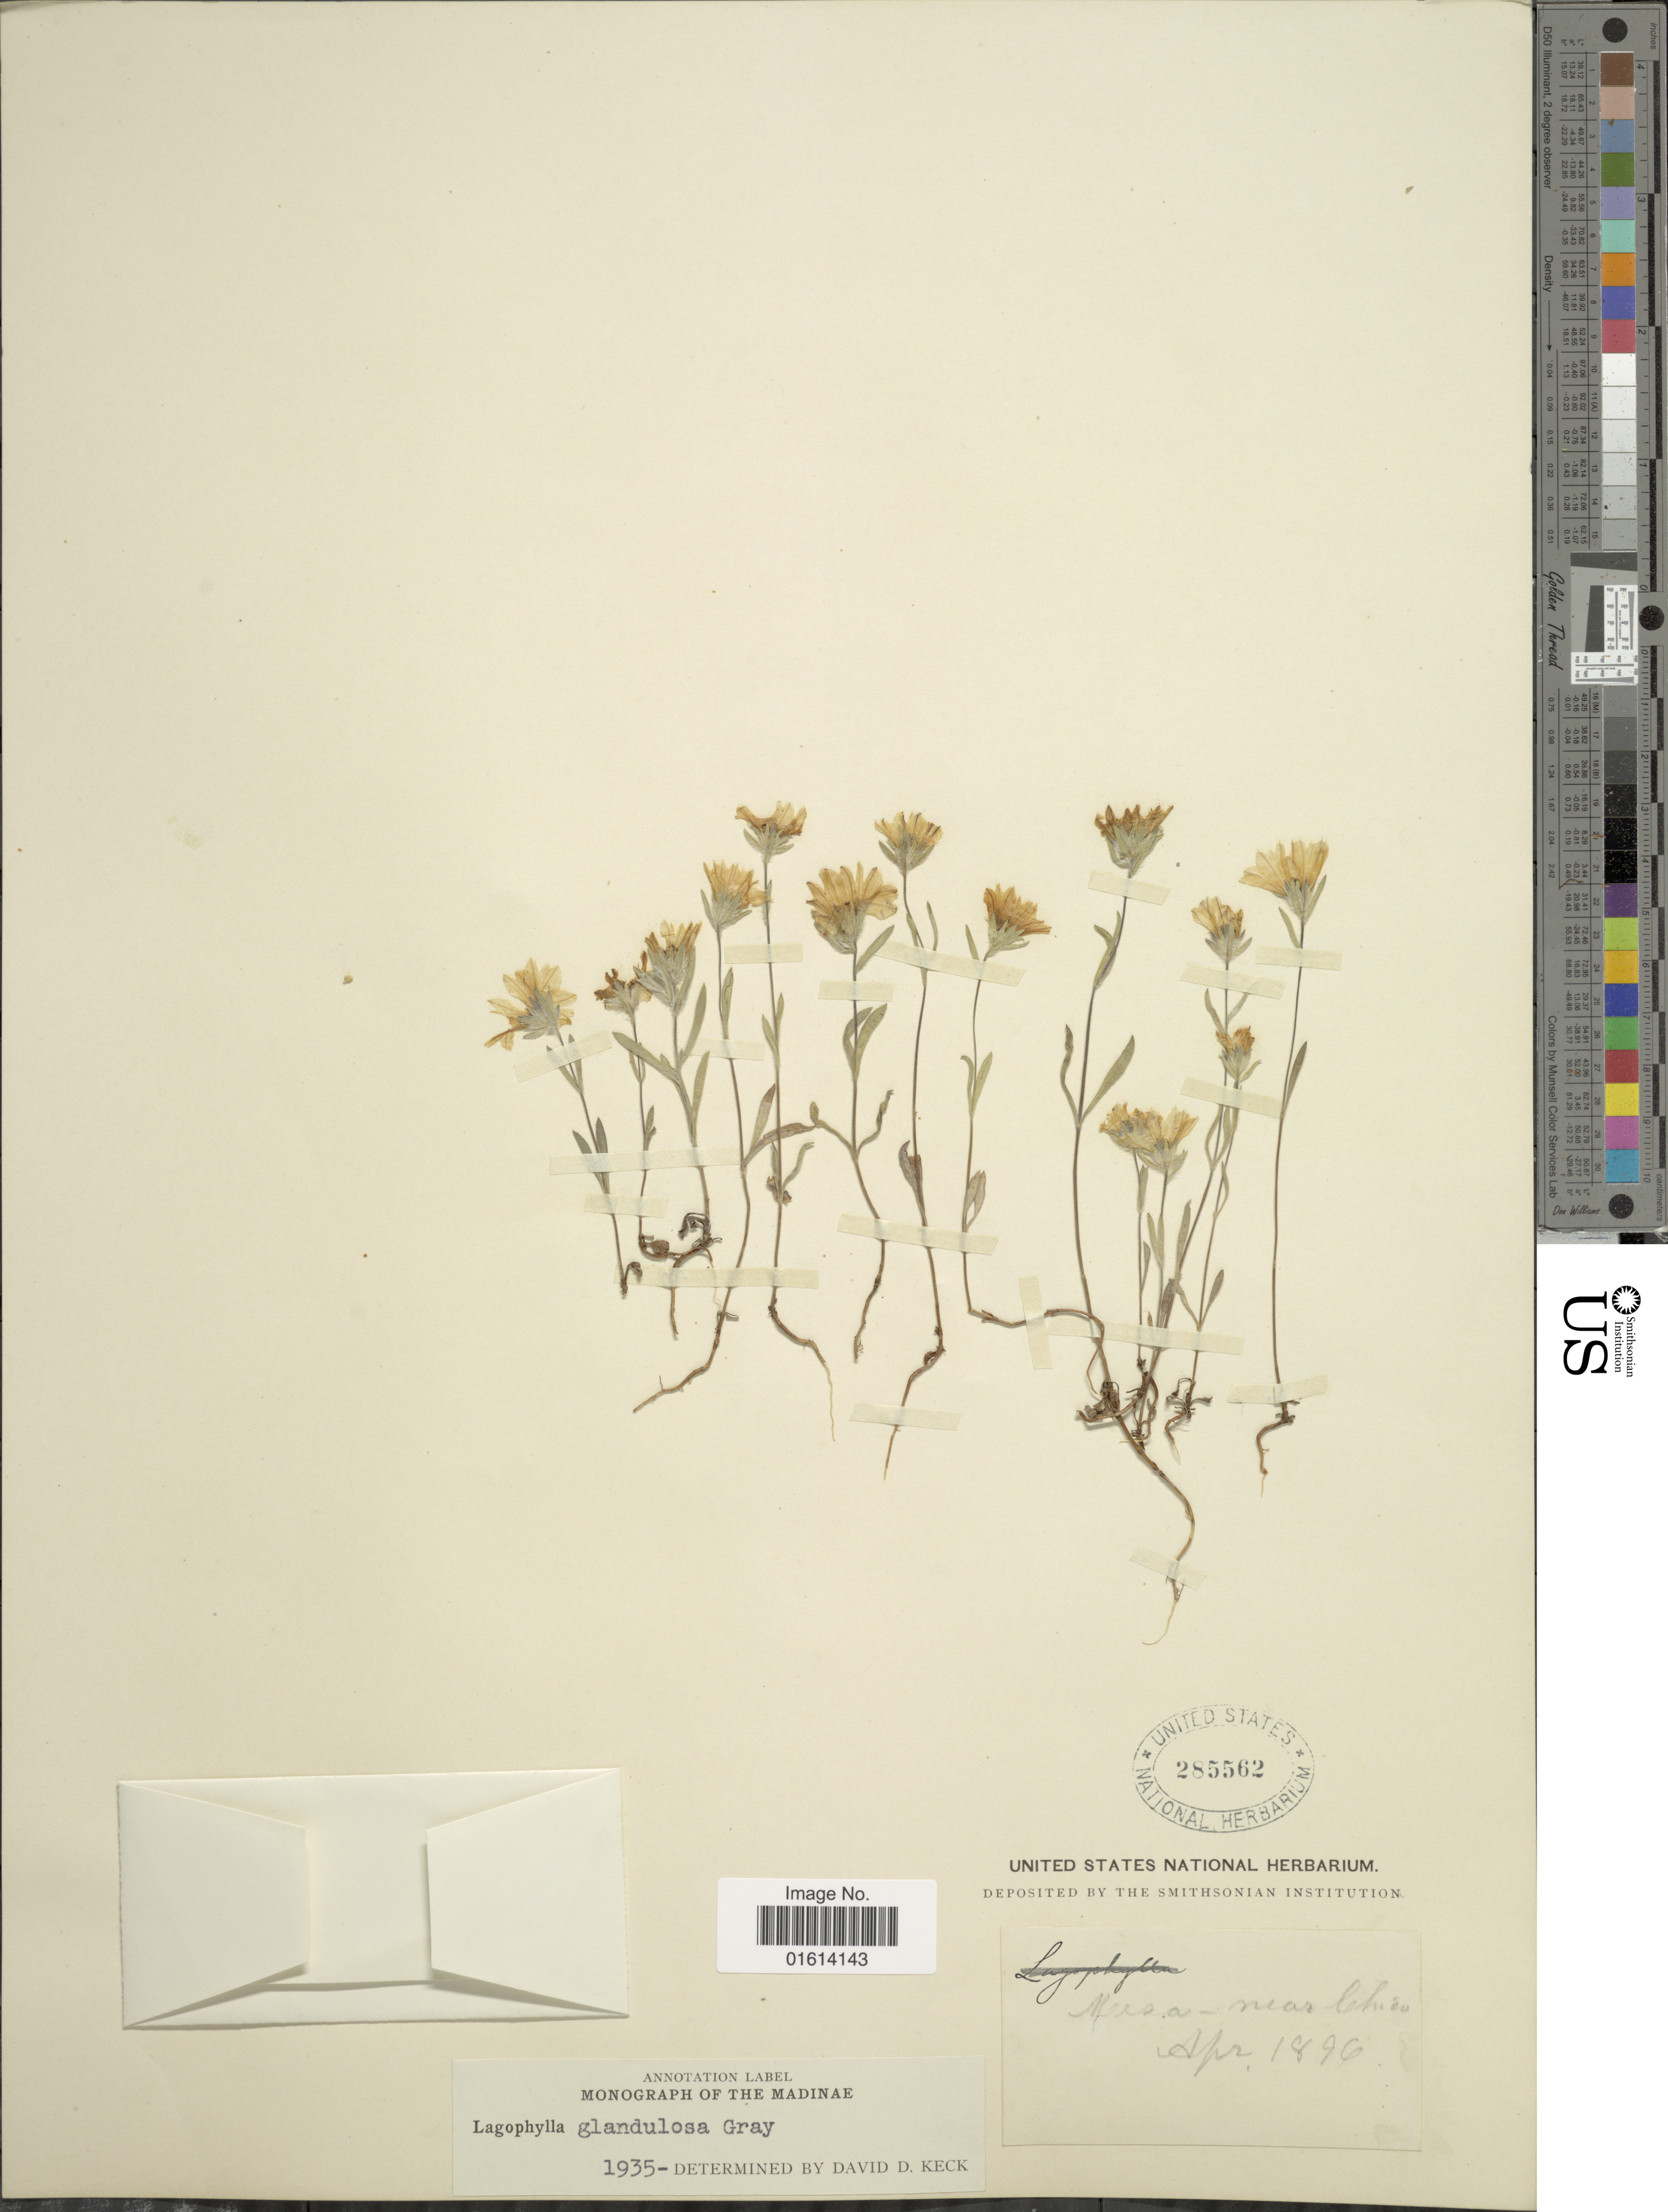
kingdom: Plantae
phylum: Tracheophyta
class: Magnoliopsida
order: Asterales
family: Asteraceae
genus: Lagophylla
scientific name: Lagophylla glandulosa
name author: A. Gray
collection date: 1896-04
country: United States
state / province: California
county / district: Butte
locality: near Chico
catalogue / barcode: US 285562